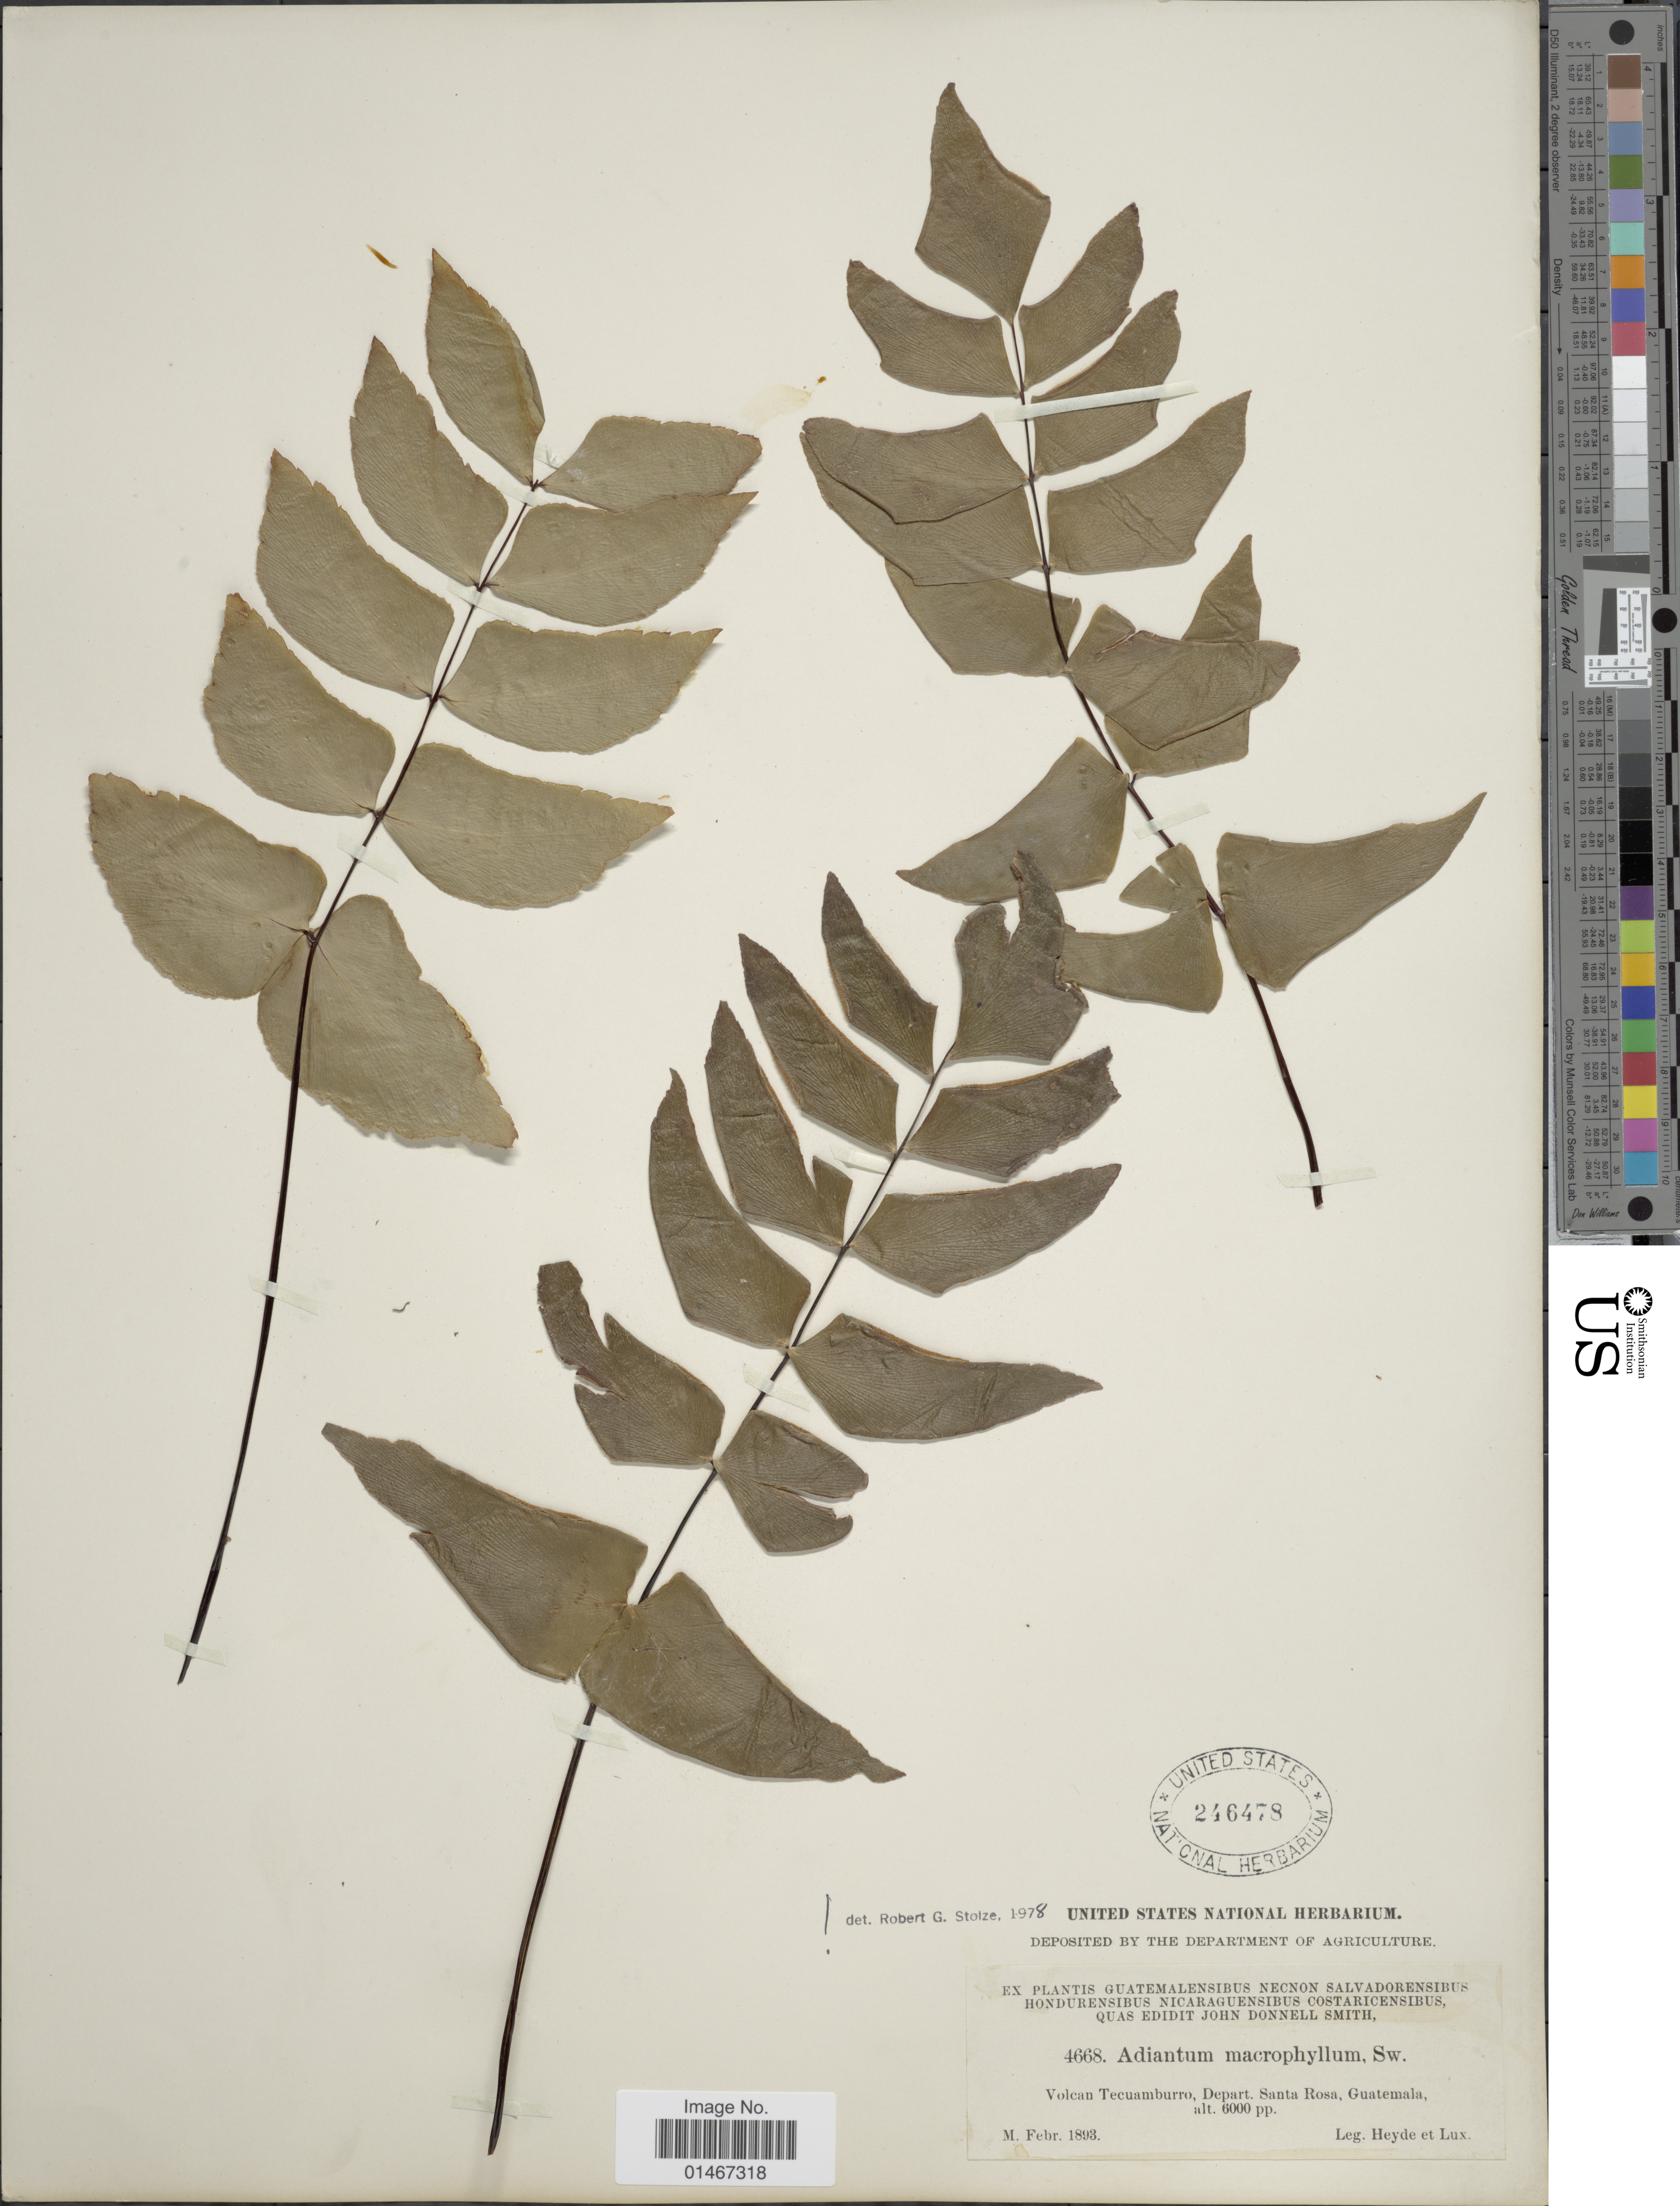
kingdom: Plantae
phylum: Tracheophyta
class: Polypodiopsida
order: Polypodiales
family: Pteridaceae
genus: Adiantum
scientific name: Adiantum macrophyllum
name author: Sw.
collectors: Heyde & Lux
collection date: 1893-02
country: Guatemala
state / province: Santa Rosa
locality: Volcan Tecuamburro, Depart. Santa Rosa.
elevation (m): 1829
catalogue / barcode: US 246478